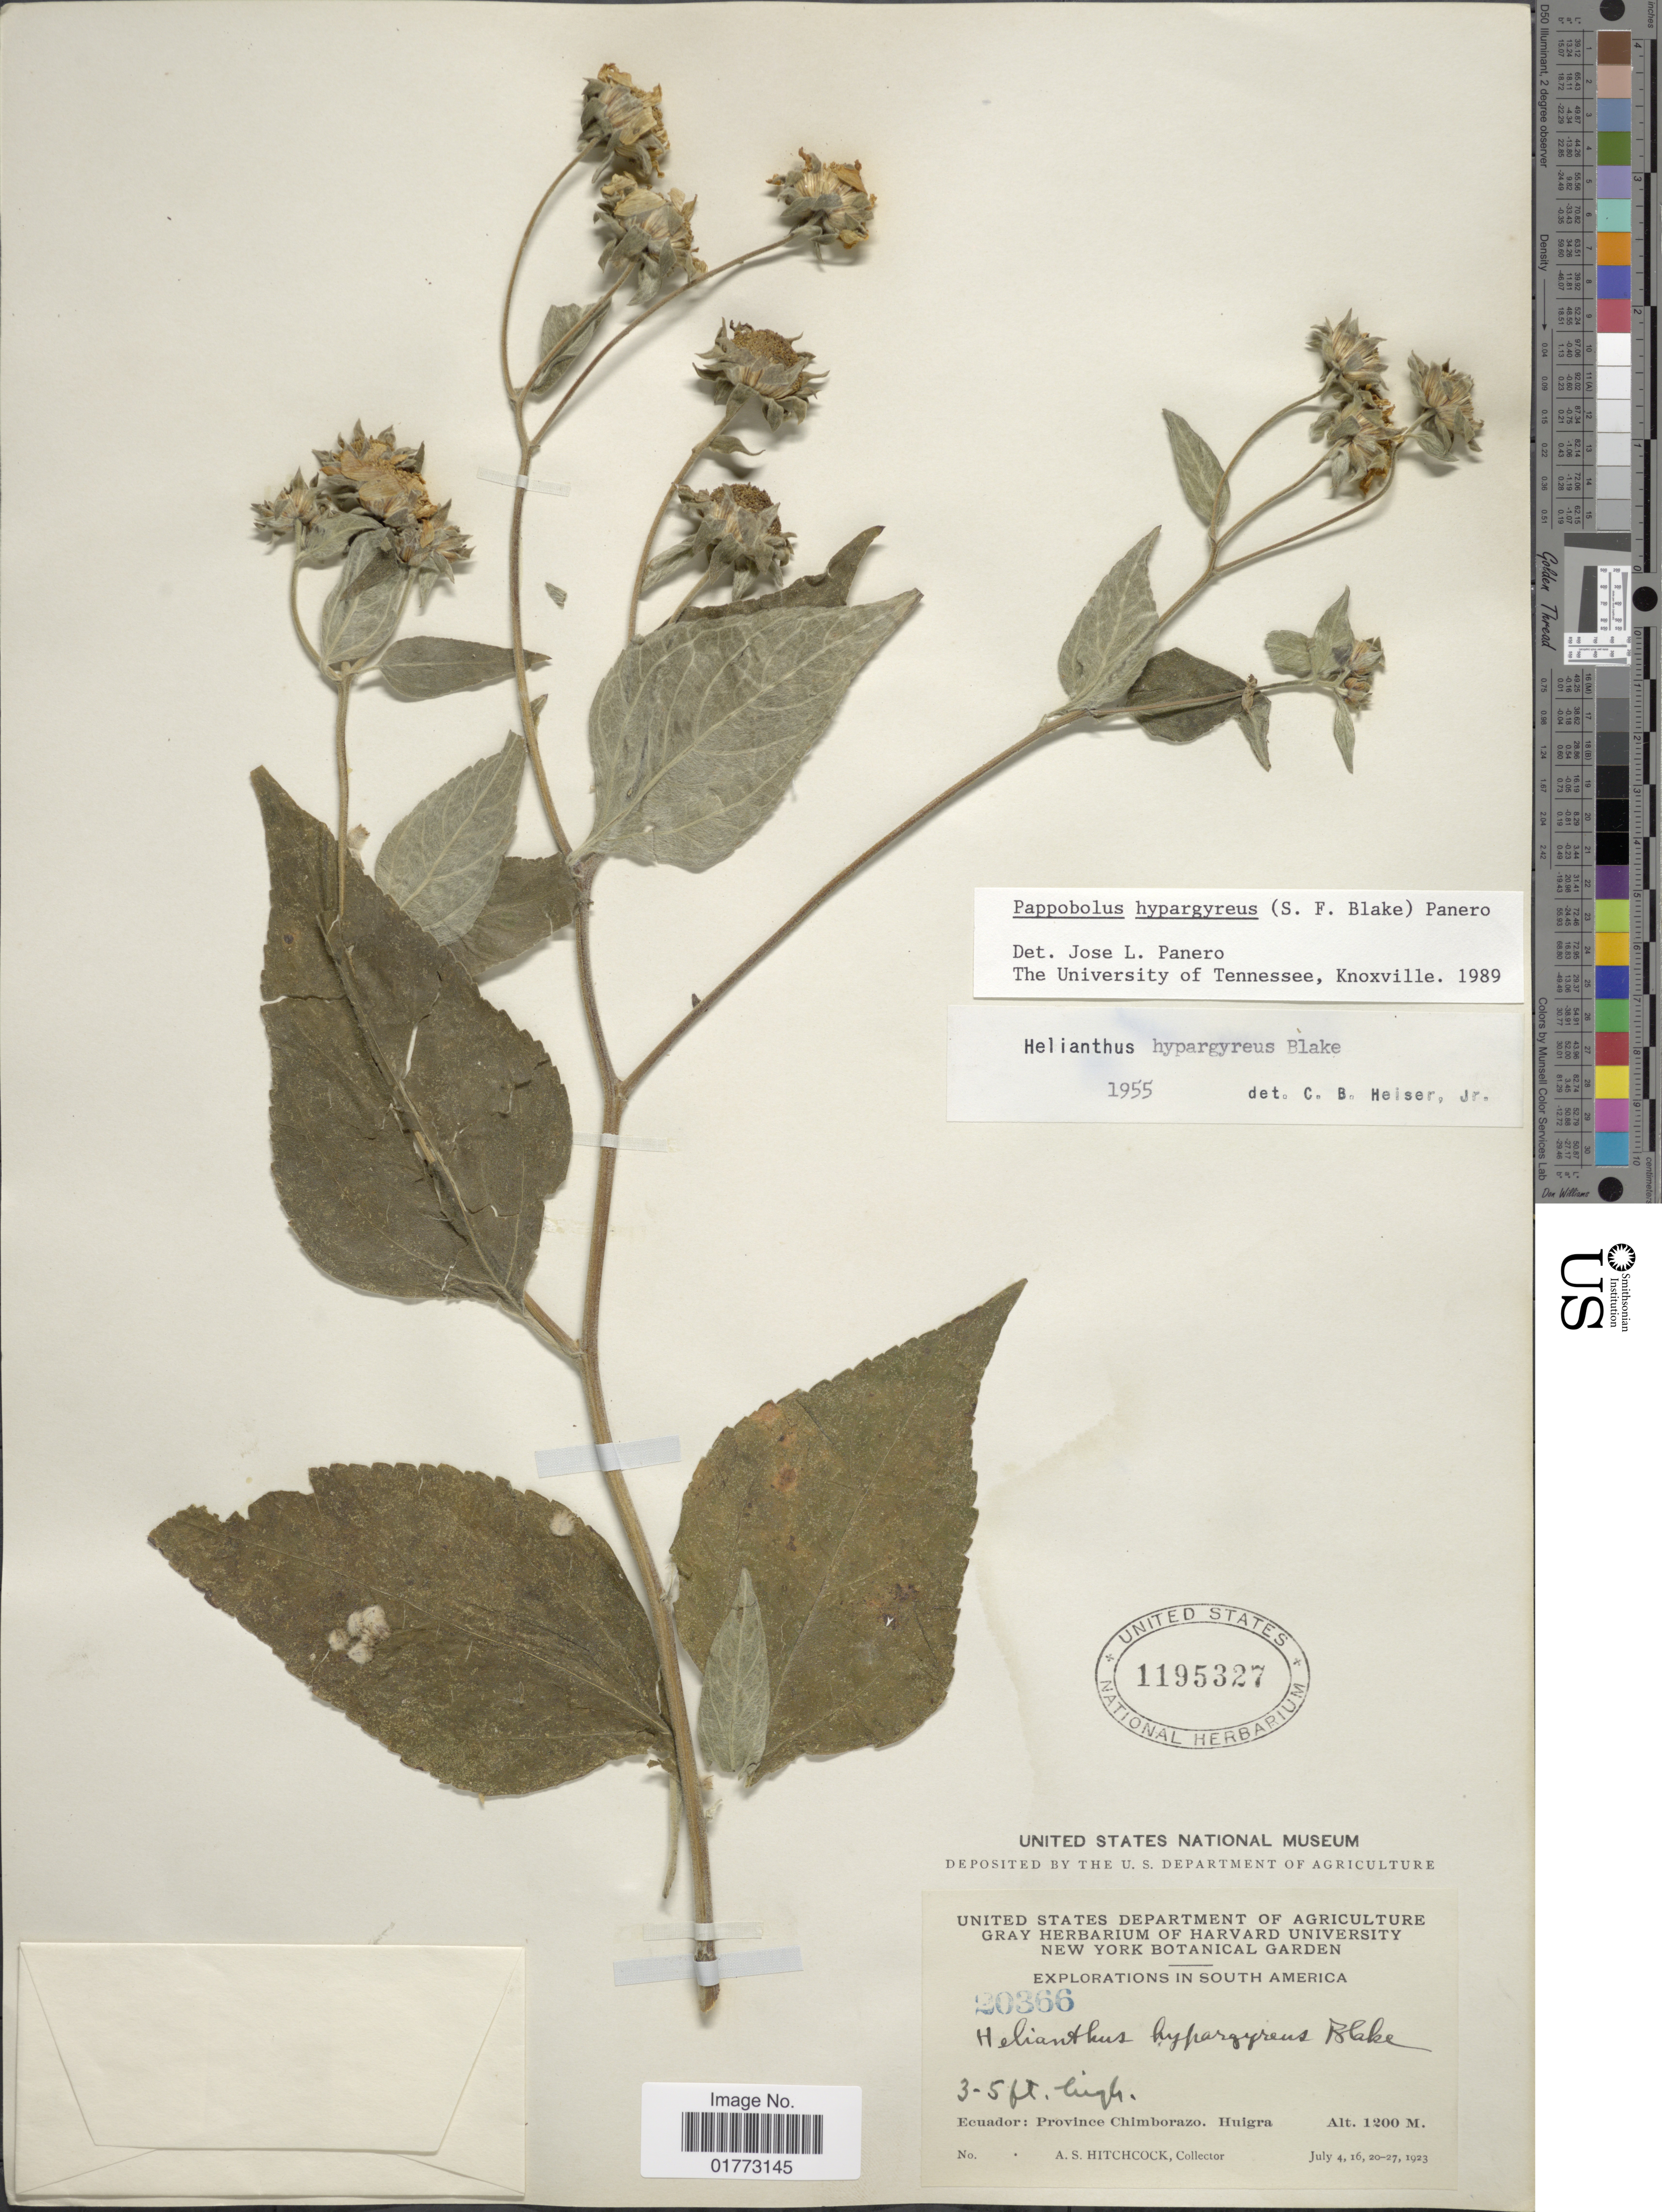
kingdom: Plantae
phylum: Tracheophyta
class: Magnoliopsida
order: Asterales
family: Asteraceae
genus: Pappobolus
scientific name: Pappobolus hypargyreus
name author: (S.F. Blake) Panero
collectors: A. S. Hitchcock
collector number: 20366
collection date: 1923-07-04/1923-07-27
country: Ecuador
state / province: Chimborazo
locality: Huigra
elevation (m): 1200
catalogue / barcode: US 1195327